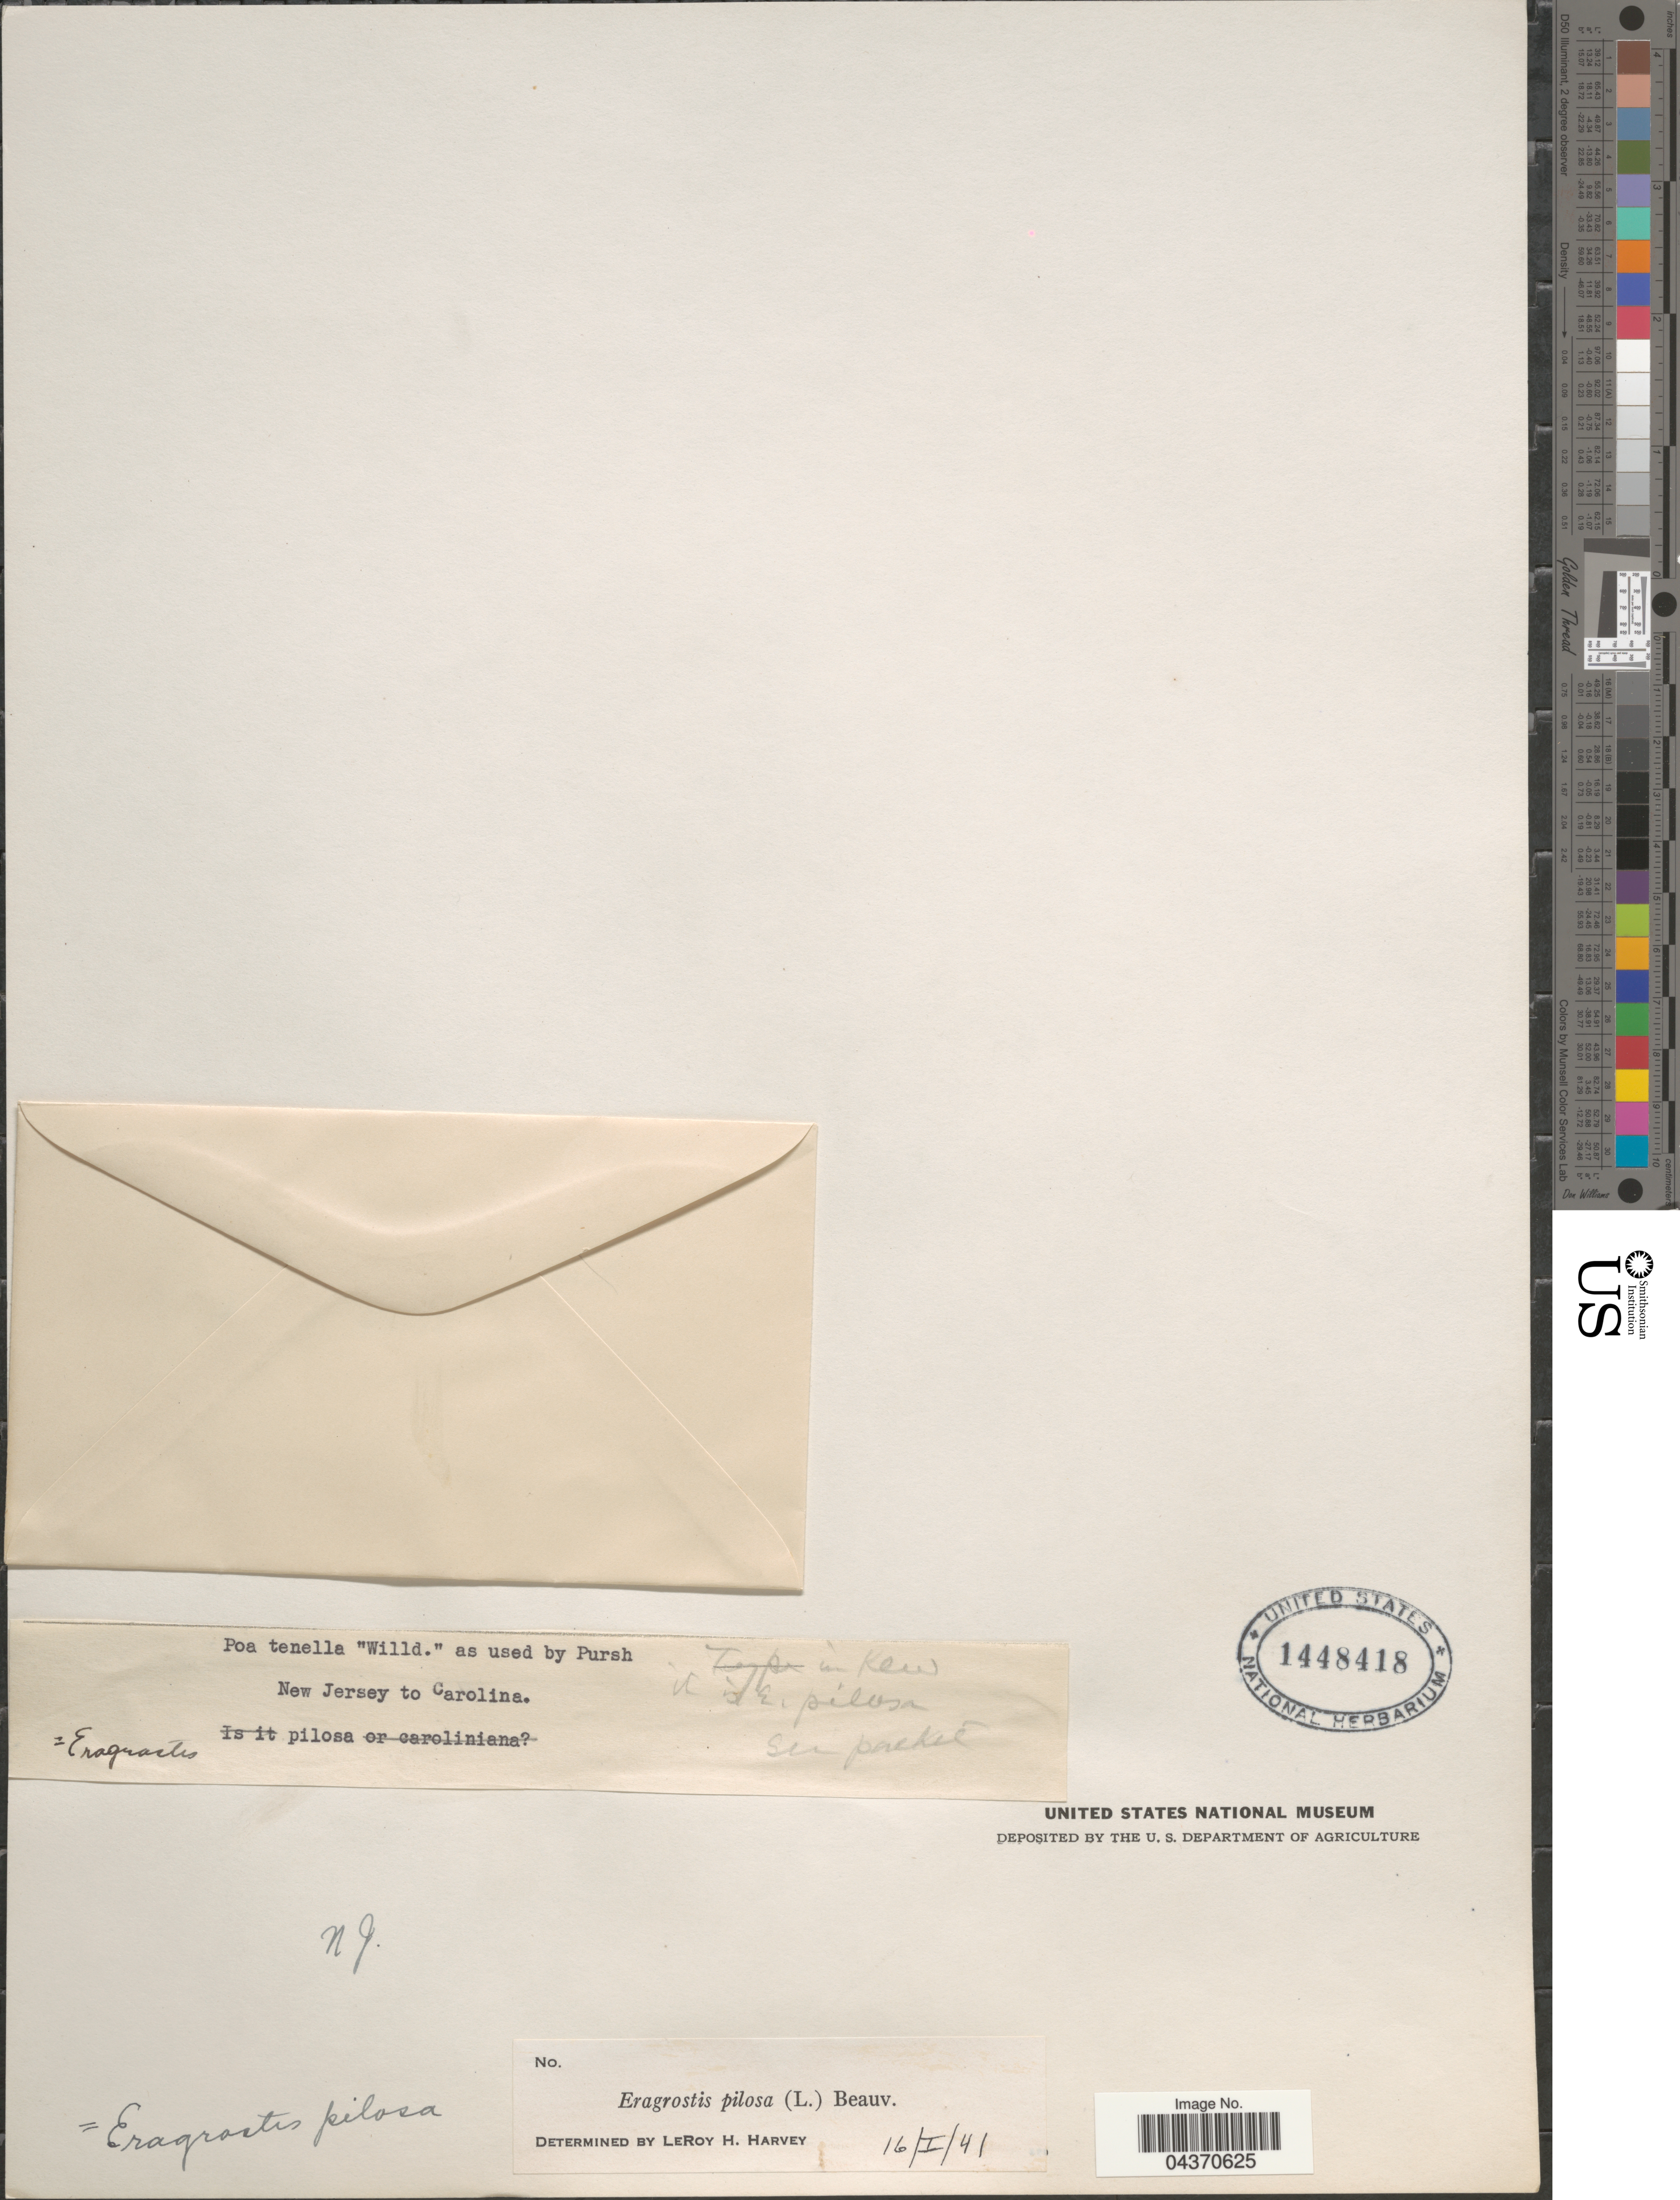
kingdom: Plantae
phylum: Tracheophyta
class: Liliopsida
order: Poales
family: Poaceae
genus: Eragrostis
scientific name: Eragrostis pilosa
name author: (L.) P. Beauv.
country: United States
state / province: New Jersey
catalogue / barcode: US 1448418